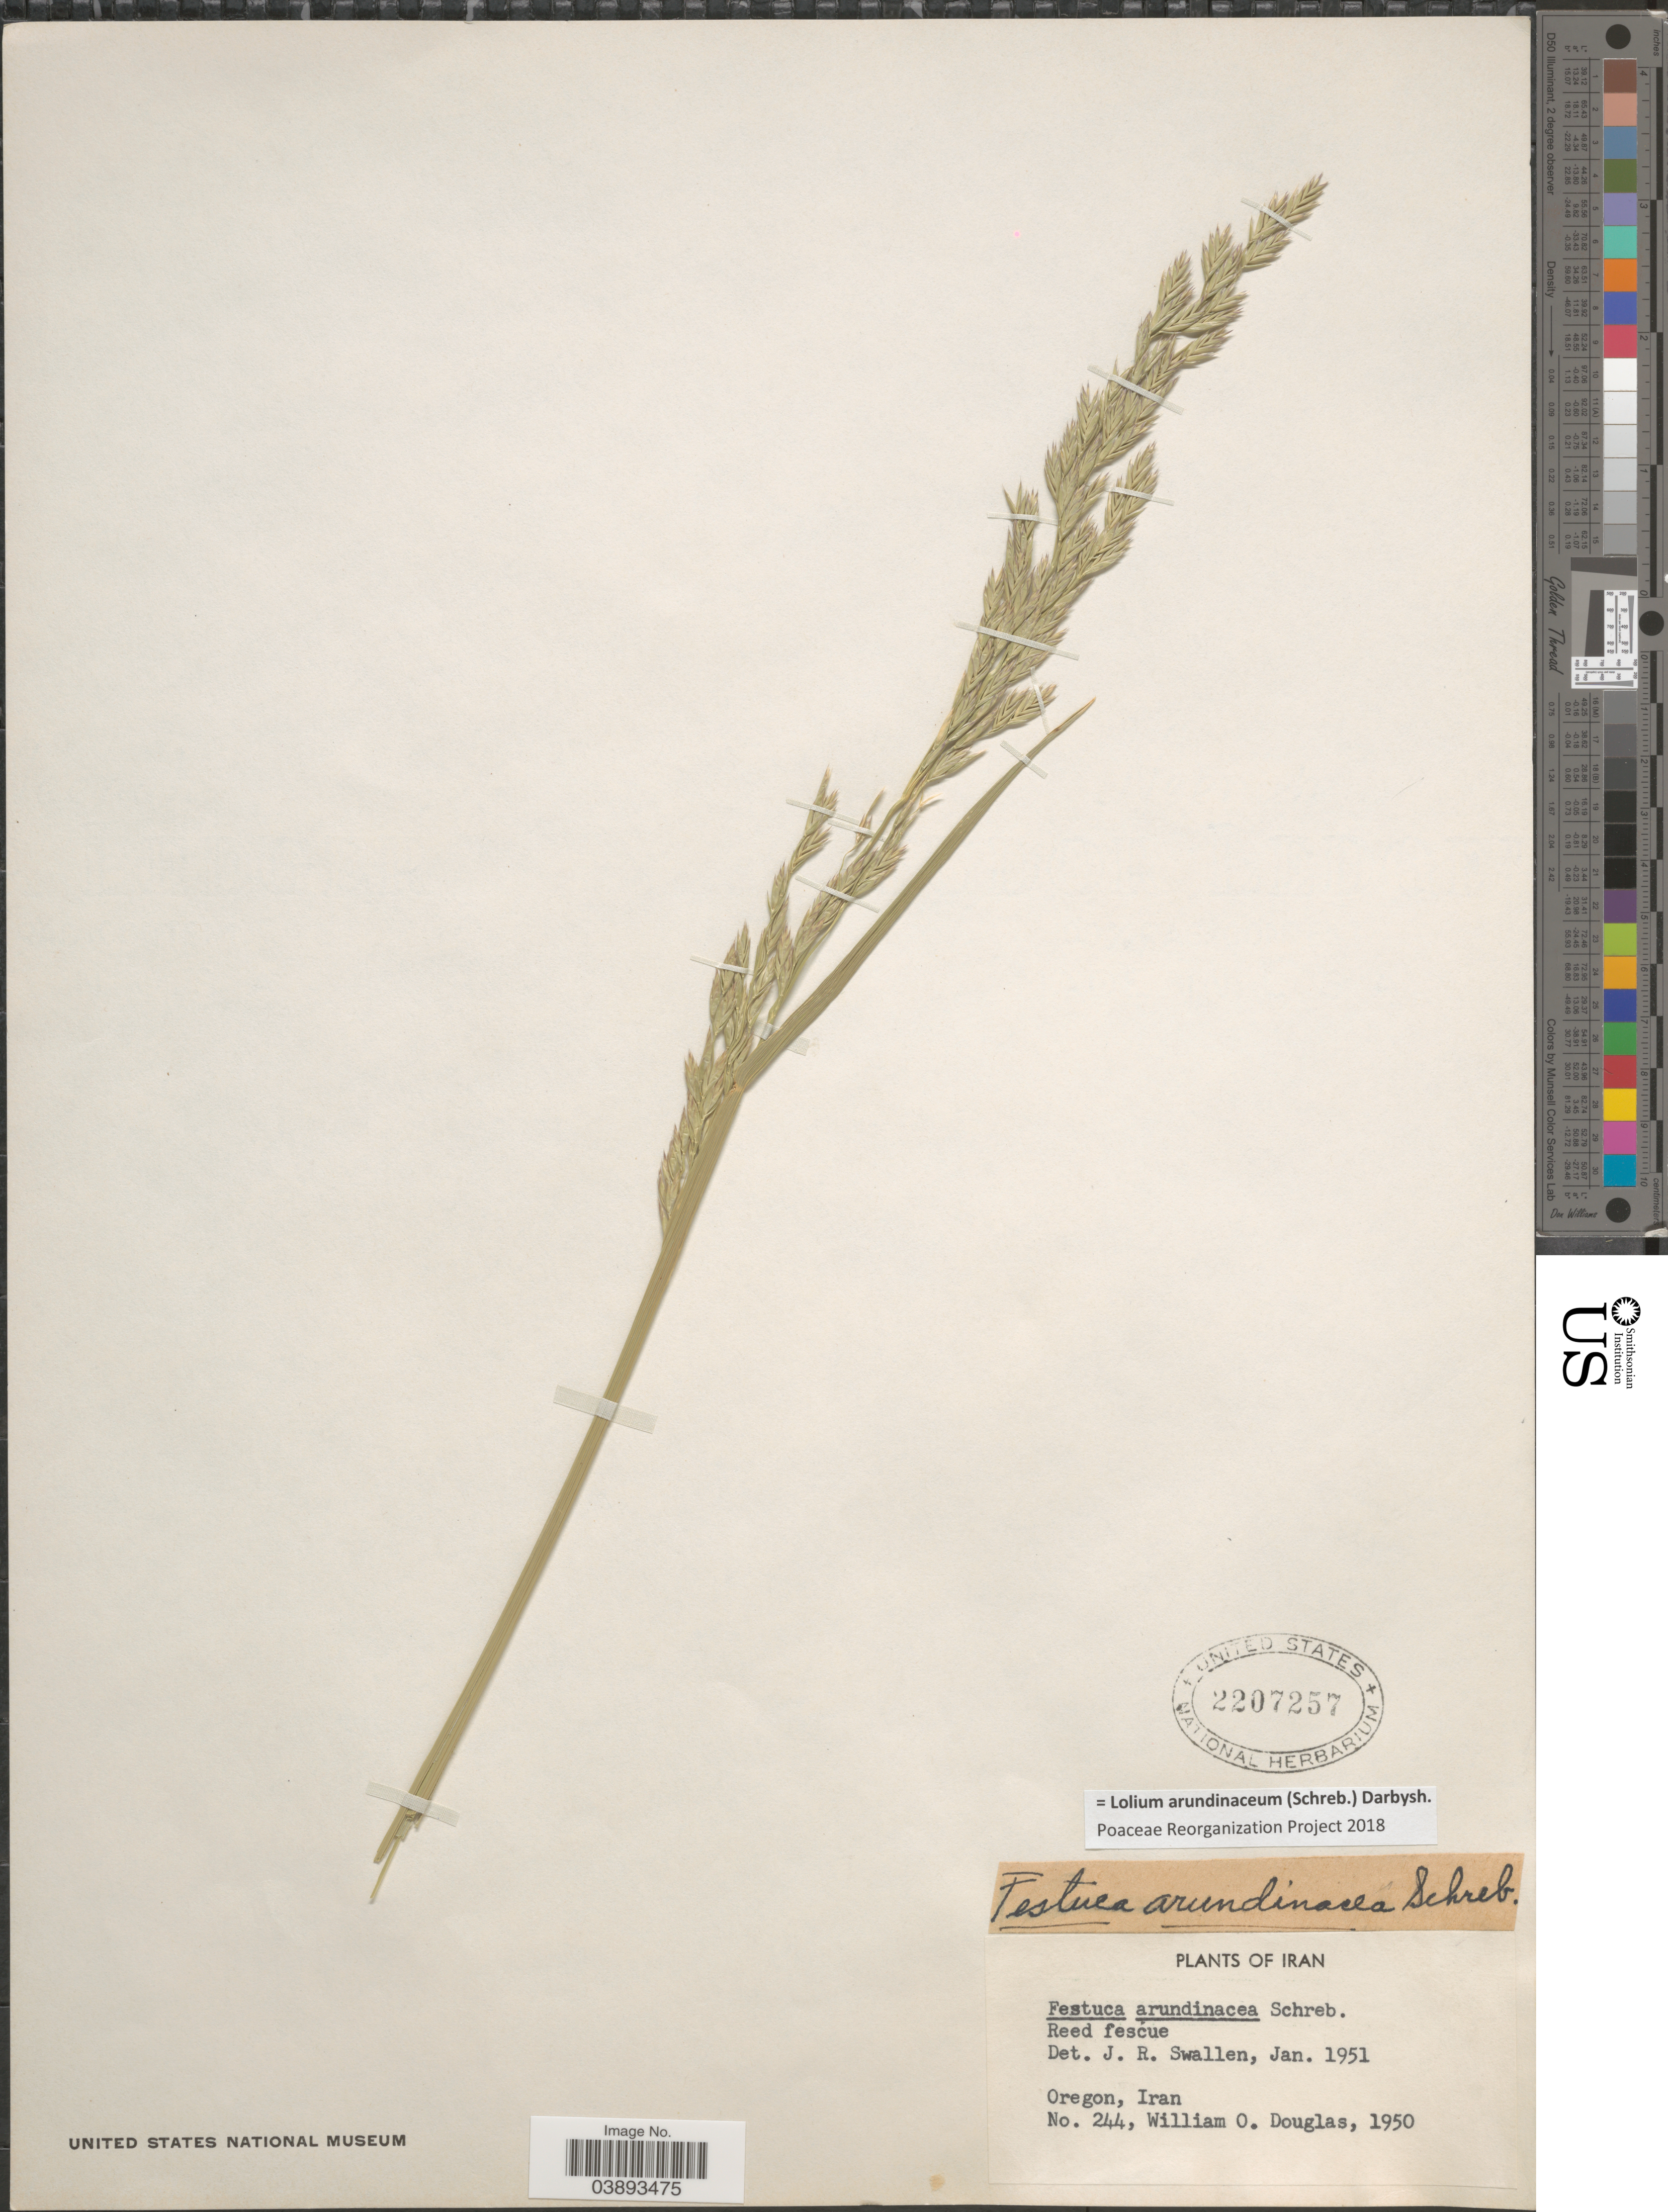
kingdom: Plantae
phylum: Tracheophyta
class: Liliopsida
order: Poales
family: Poaceae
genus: Lolium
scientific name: Lolium arundinaceum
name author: (Schreb.) Darbysh.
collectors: W. Douglas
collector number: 244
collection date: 1950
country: Iran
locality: Oregon.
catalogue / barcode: US 2207257